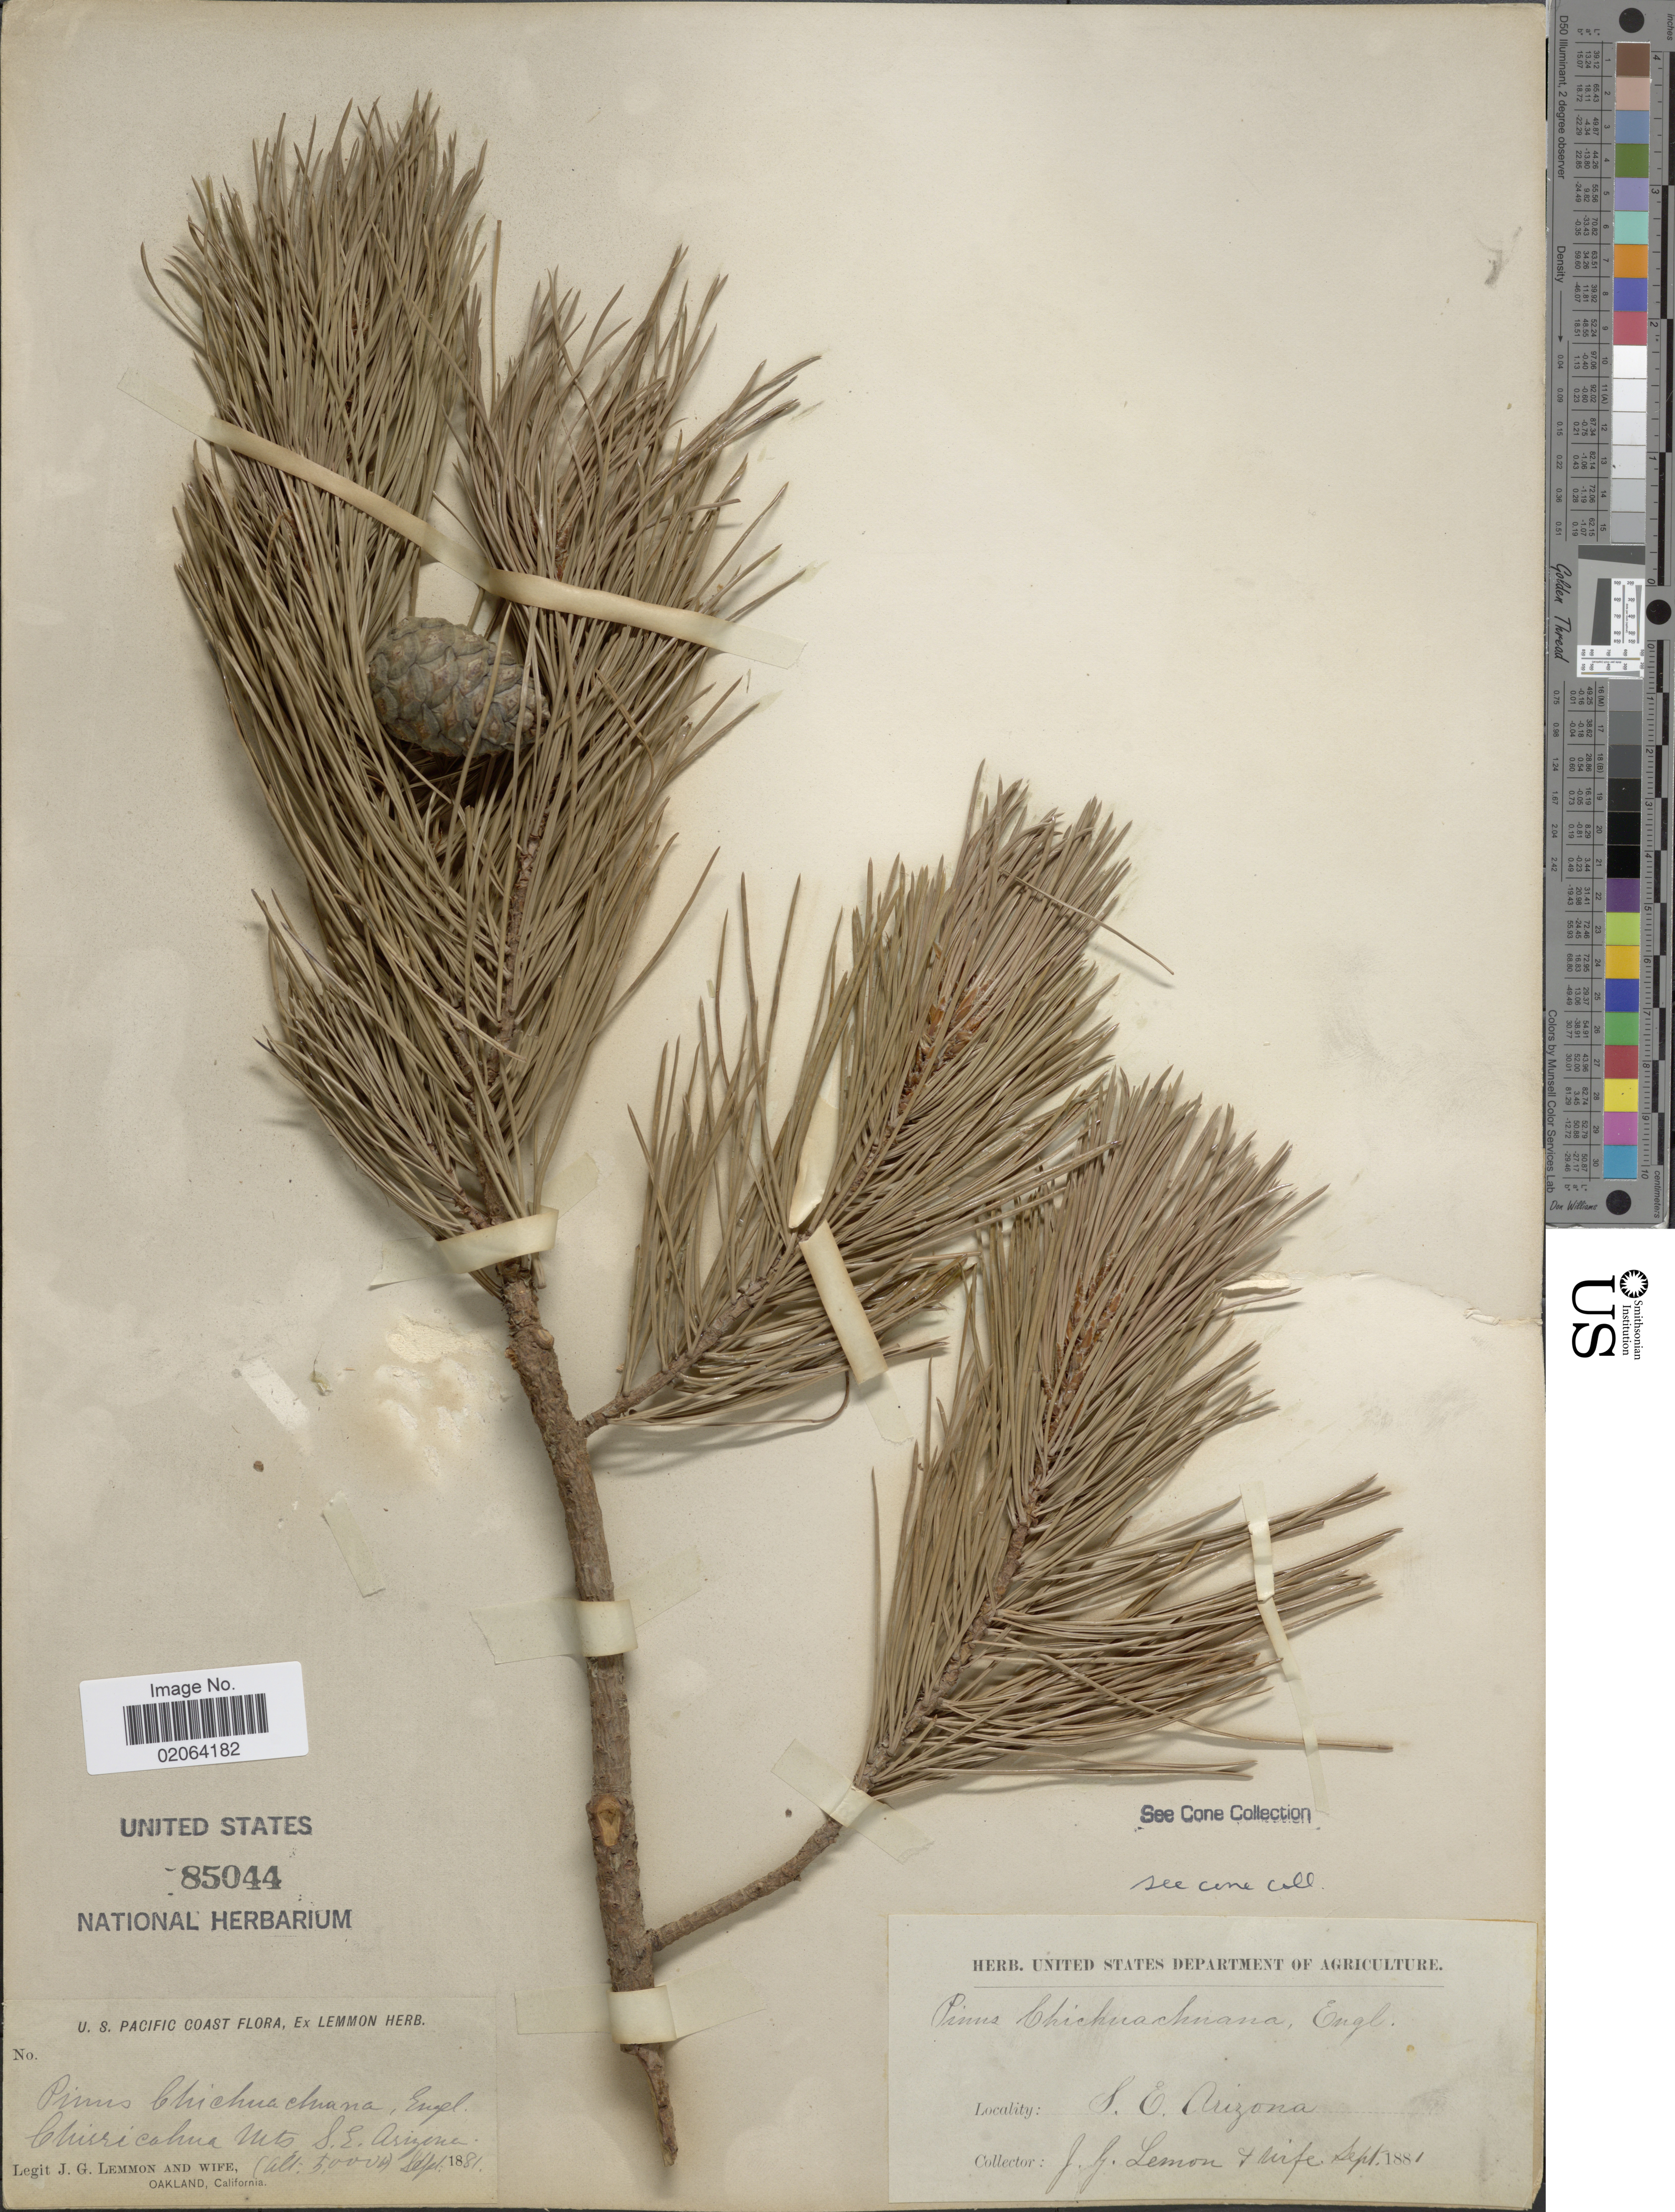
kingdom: Plantae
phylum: Tracheophyta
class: Pinopsida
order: Pinales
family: Pinaceae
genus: Pinus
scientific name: Pinus leiophylla var. chihuahuana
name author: (Engelm.) Shaw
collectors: J. Lemmon & Mrs. J. G. Lemmon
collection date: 1881-09-04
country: United States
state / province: Arizona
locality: Chiricahua Mts. S. E. Arizona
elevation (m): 1524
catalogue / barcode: US 85044